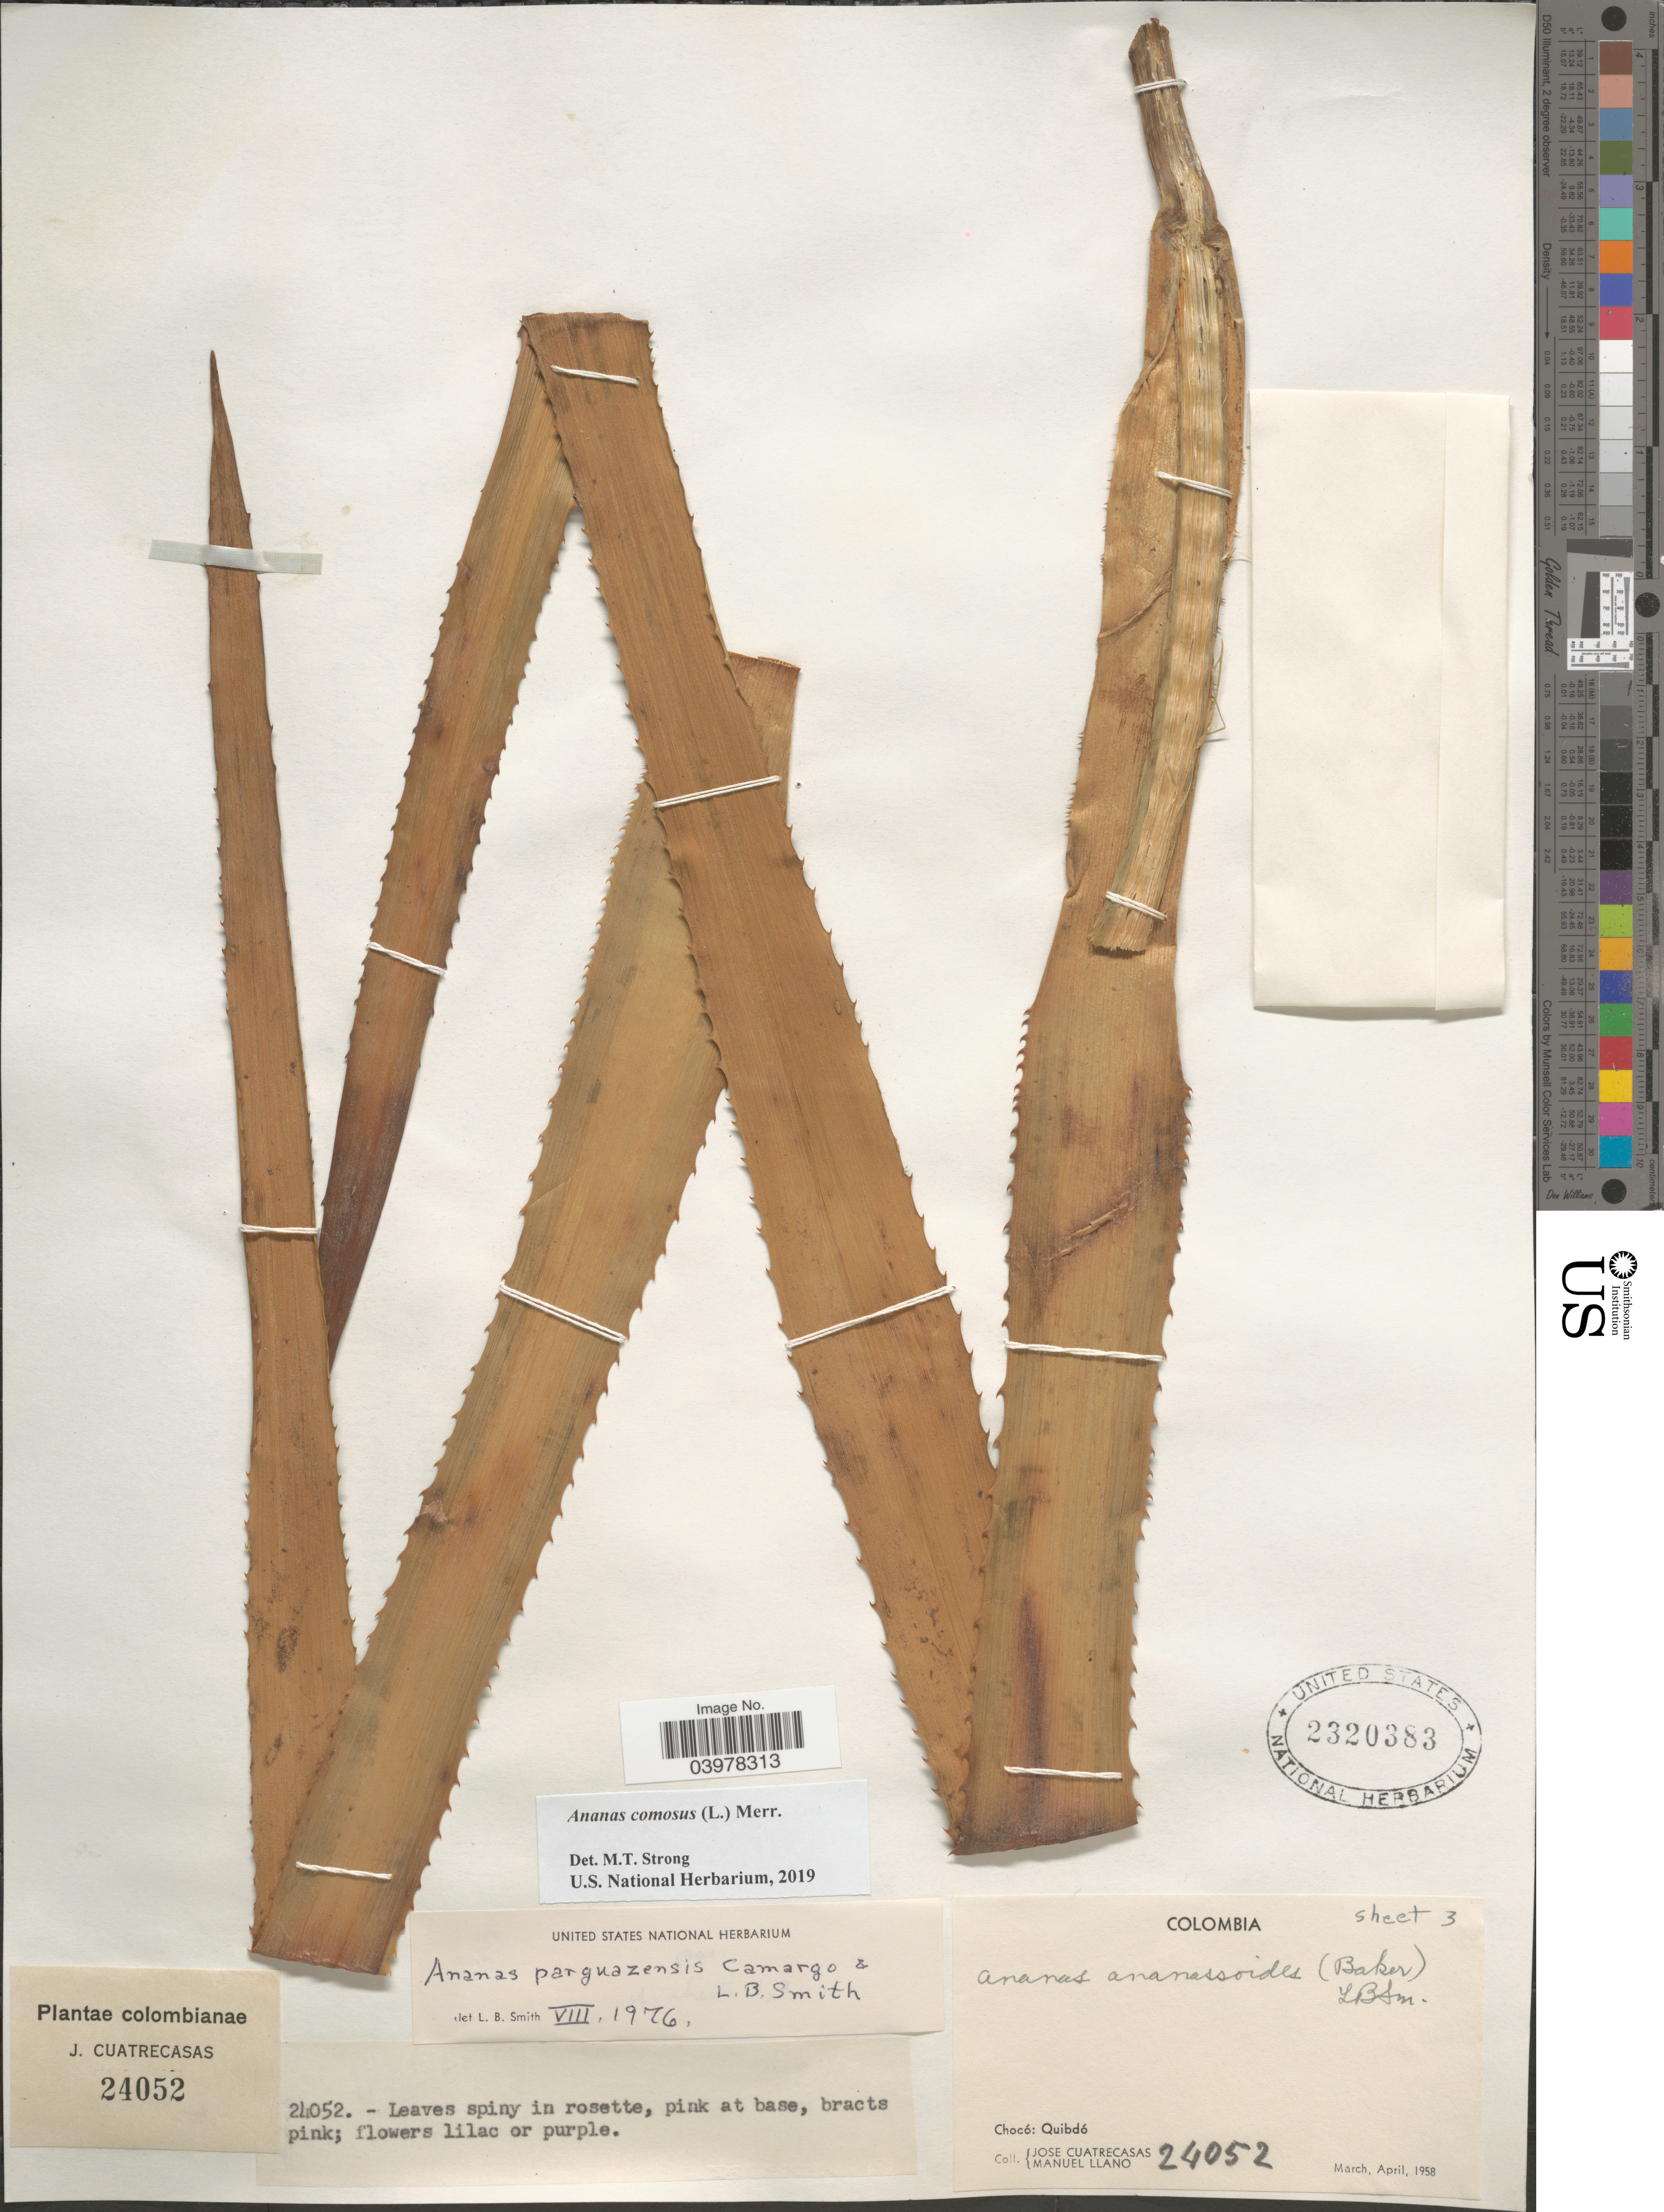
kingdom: Plantae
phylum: Tracheophyta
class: Liliopsida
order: Poales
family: Bromeliaceae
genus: Ananas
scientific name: Ananas comosus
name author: (L.) Merr.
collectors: J. Cuatrecasas & M. Llano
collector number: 24052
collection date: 1958-03/1958-04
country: Colombia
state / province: Chocó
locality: Quibdó.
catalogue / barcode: US 2320383